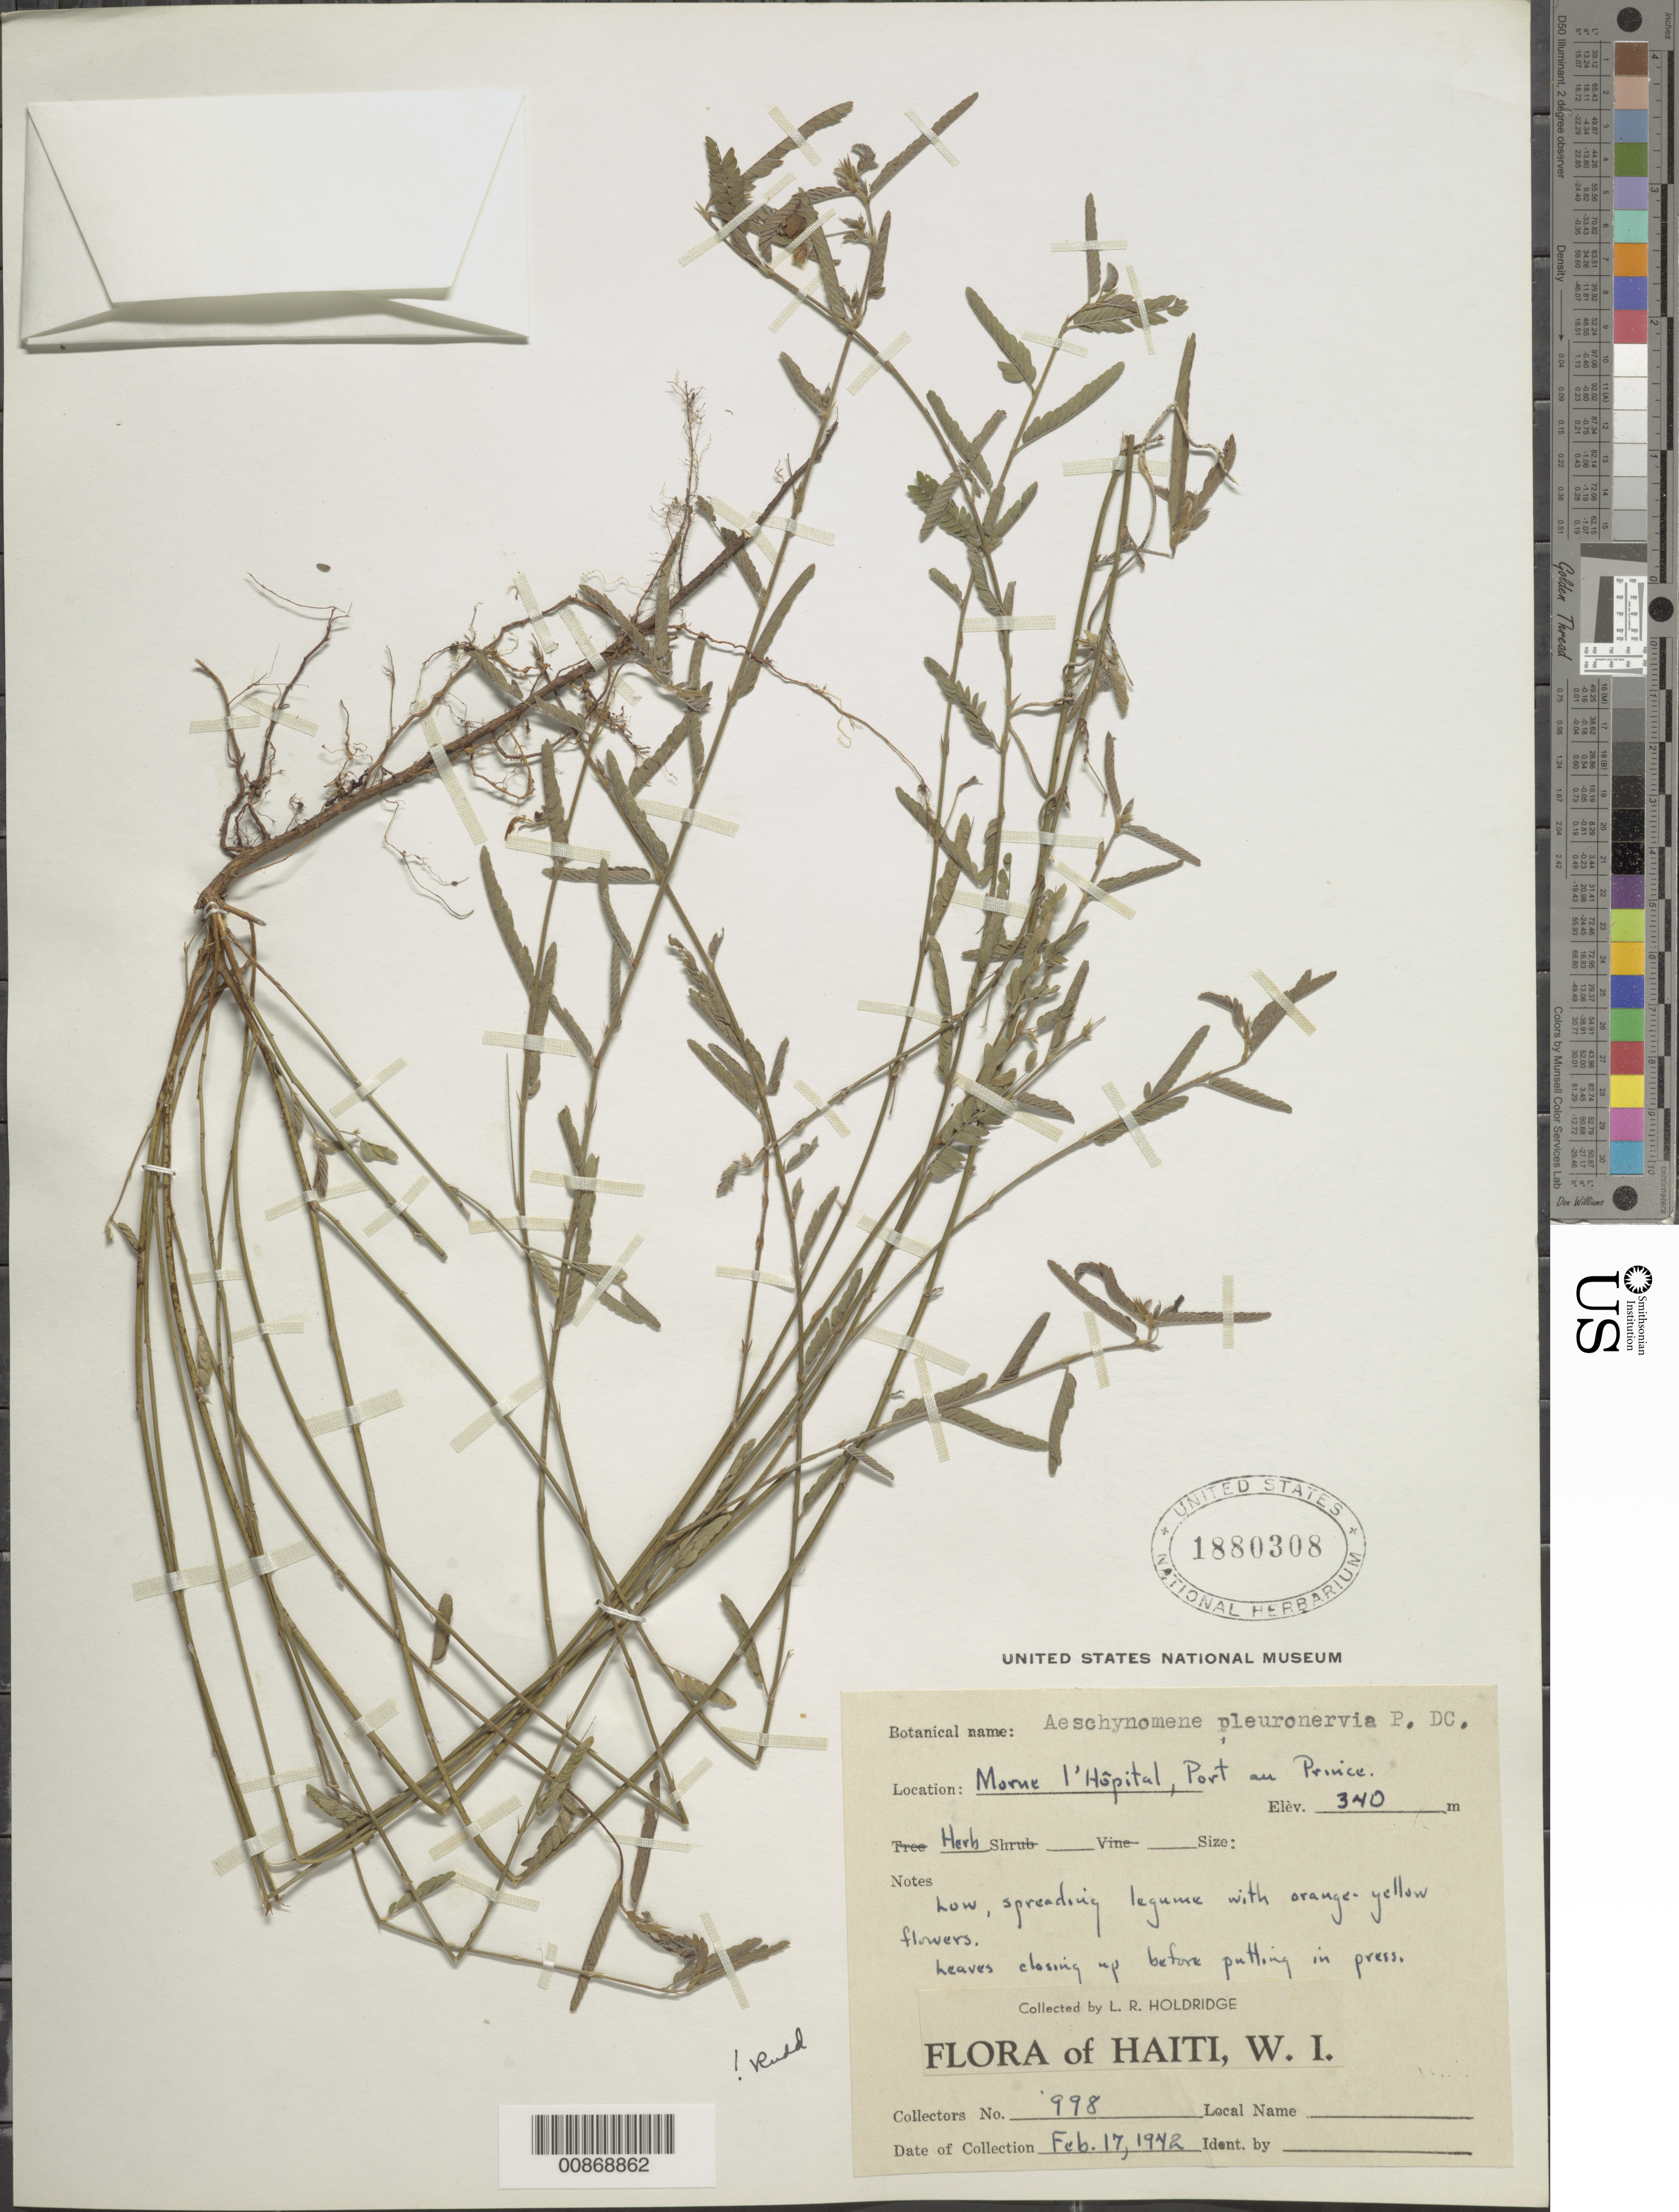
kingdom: Plantae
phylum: Tracheophyta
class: Magnoliopsida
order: Fabales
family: Fabaceae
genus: Aeschynomene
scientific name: Aeschynomene pleuronervia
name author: DC.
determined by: Rudd, V. E.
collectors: L. Holdridge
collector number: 998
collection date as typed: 17 Feb 1942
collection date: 1942-02-17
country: Haiti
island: Hispaniola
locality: Morne de l'Hôpital, Port au Prince.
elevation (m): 340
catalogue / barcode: US 1880308